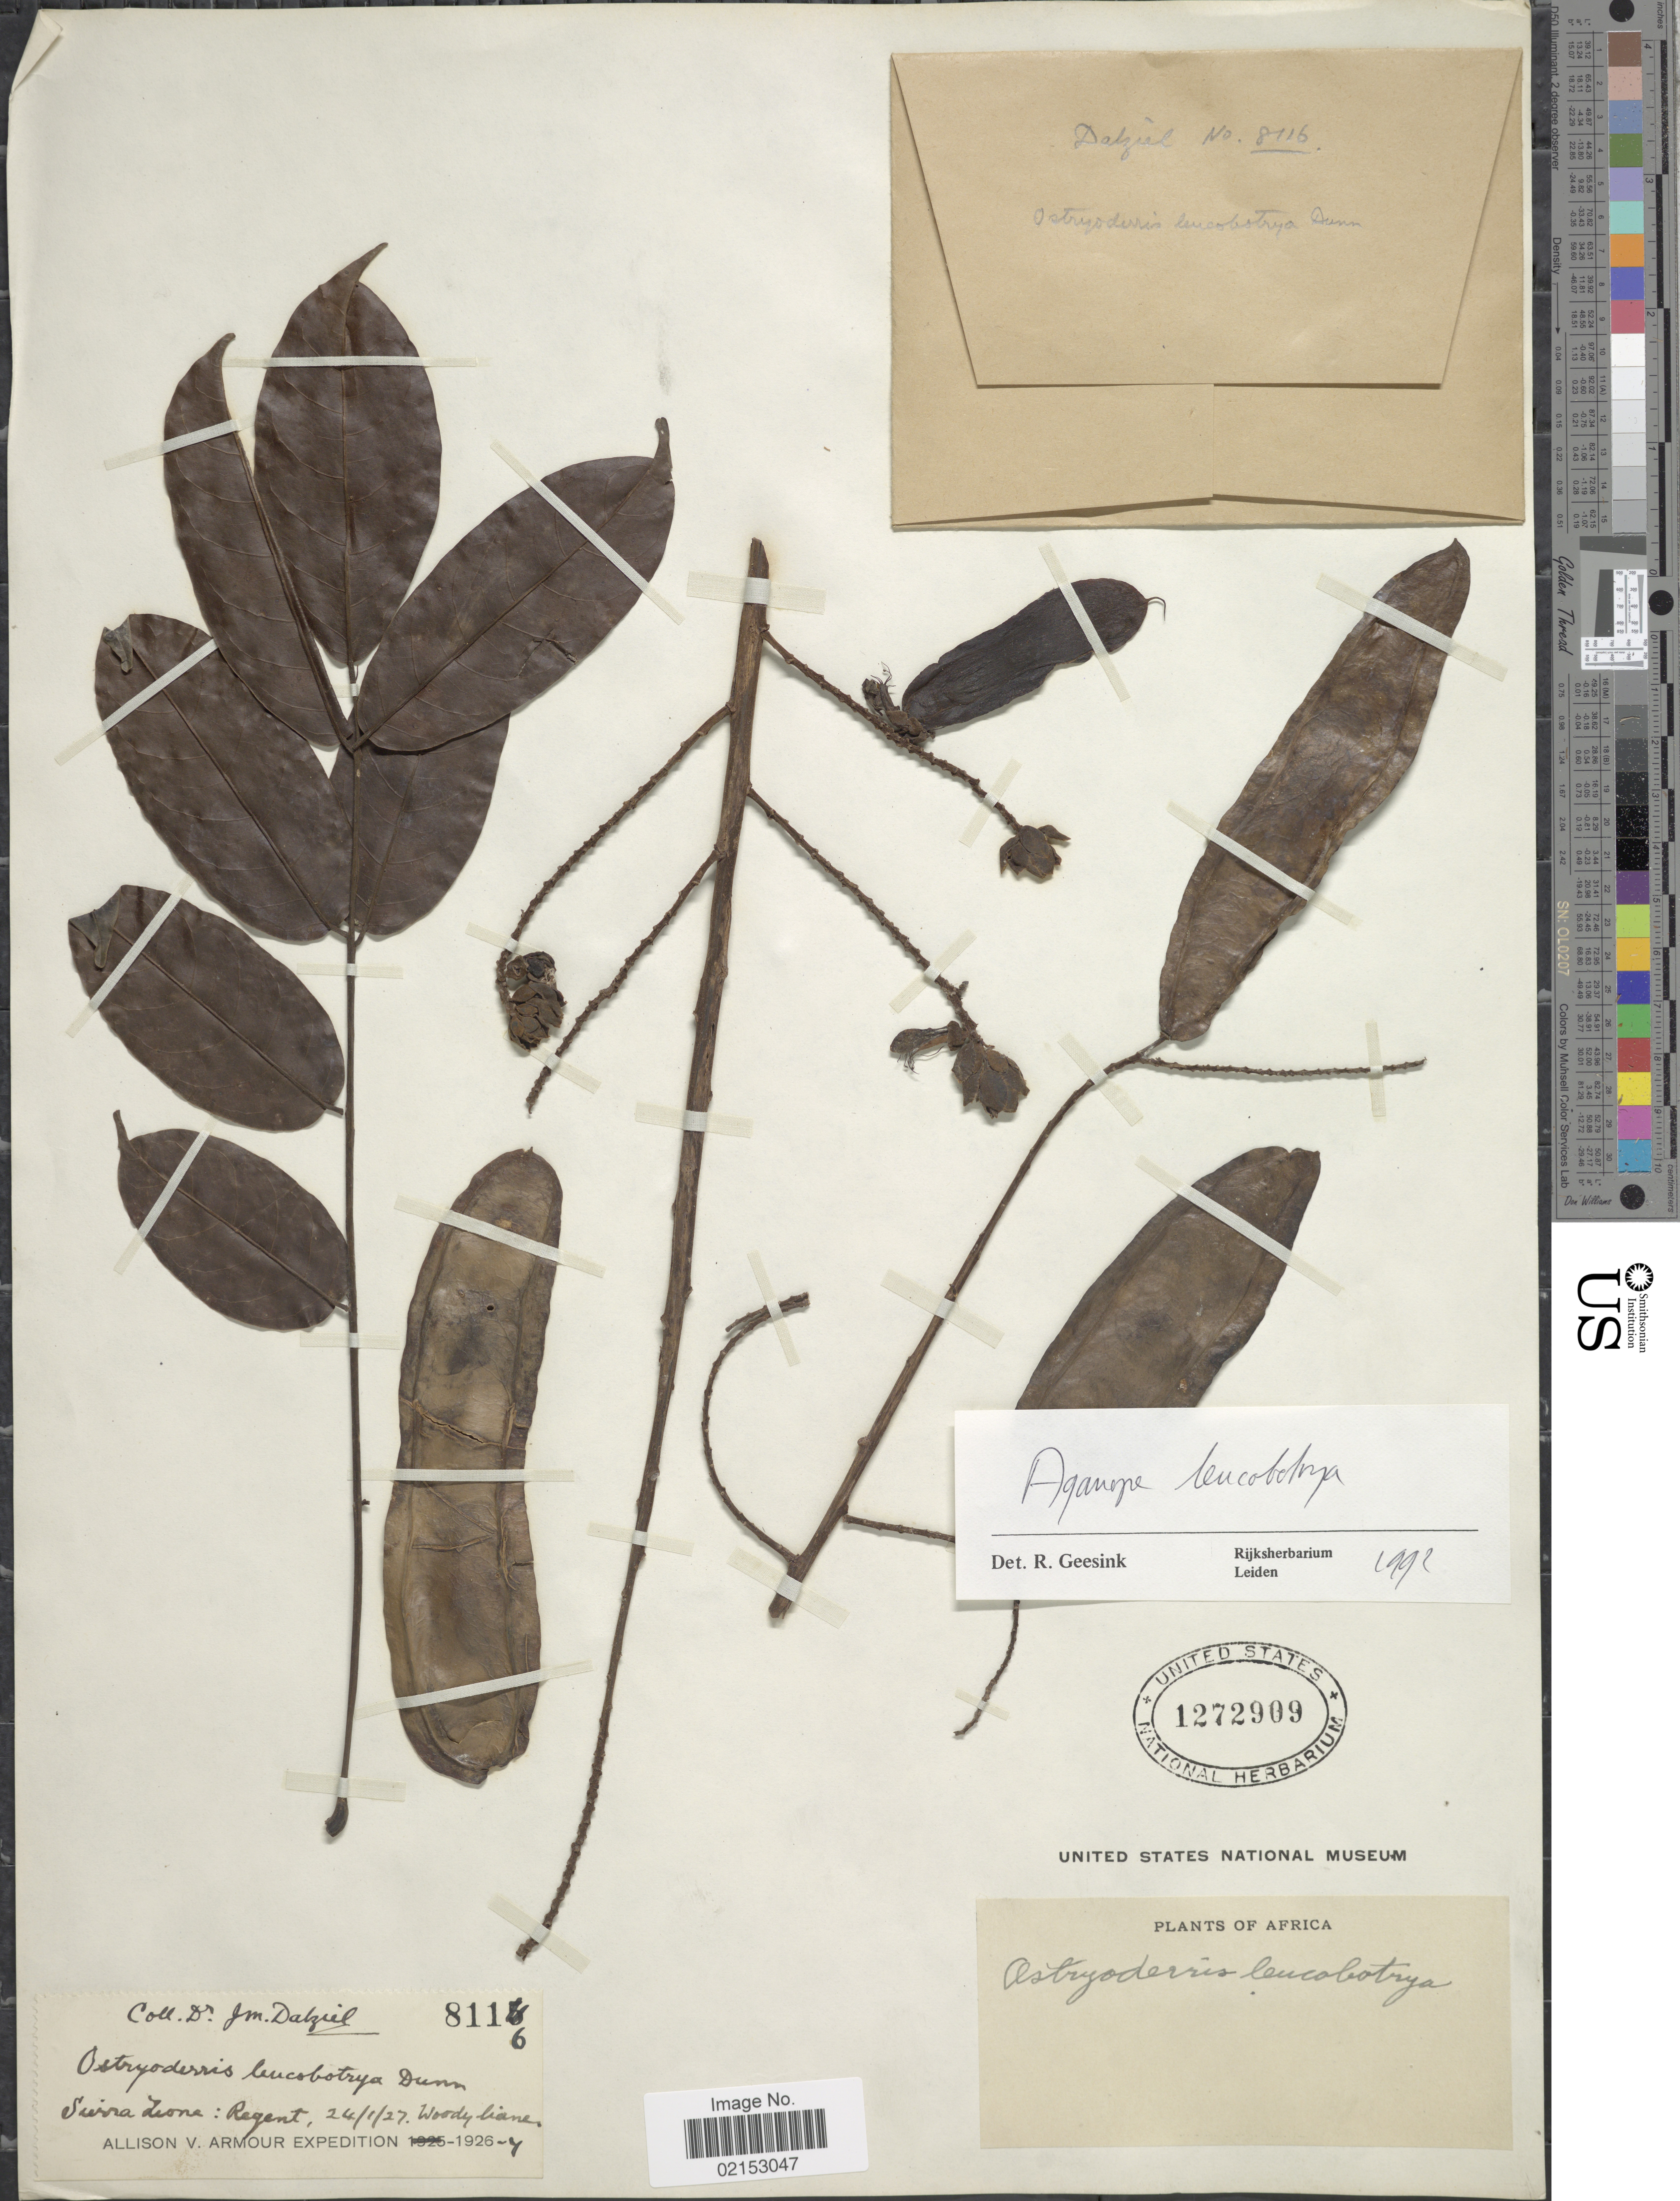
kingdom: Plantae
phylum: Tracheophyta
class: Magnoliopsida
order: Fabales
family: Fabaceae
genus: Aganope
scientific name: Aganope leucobotrya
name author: (Dunn) Pohill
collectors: J. Dalziel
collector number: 8116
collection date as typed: Transcribed d/m/y: 24/1/27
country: Sierra Leone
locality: Regent, Woody liane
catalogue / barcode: US 1272909